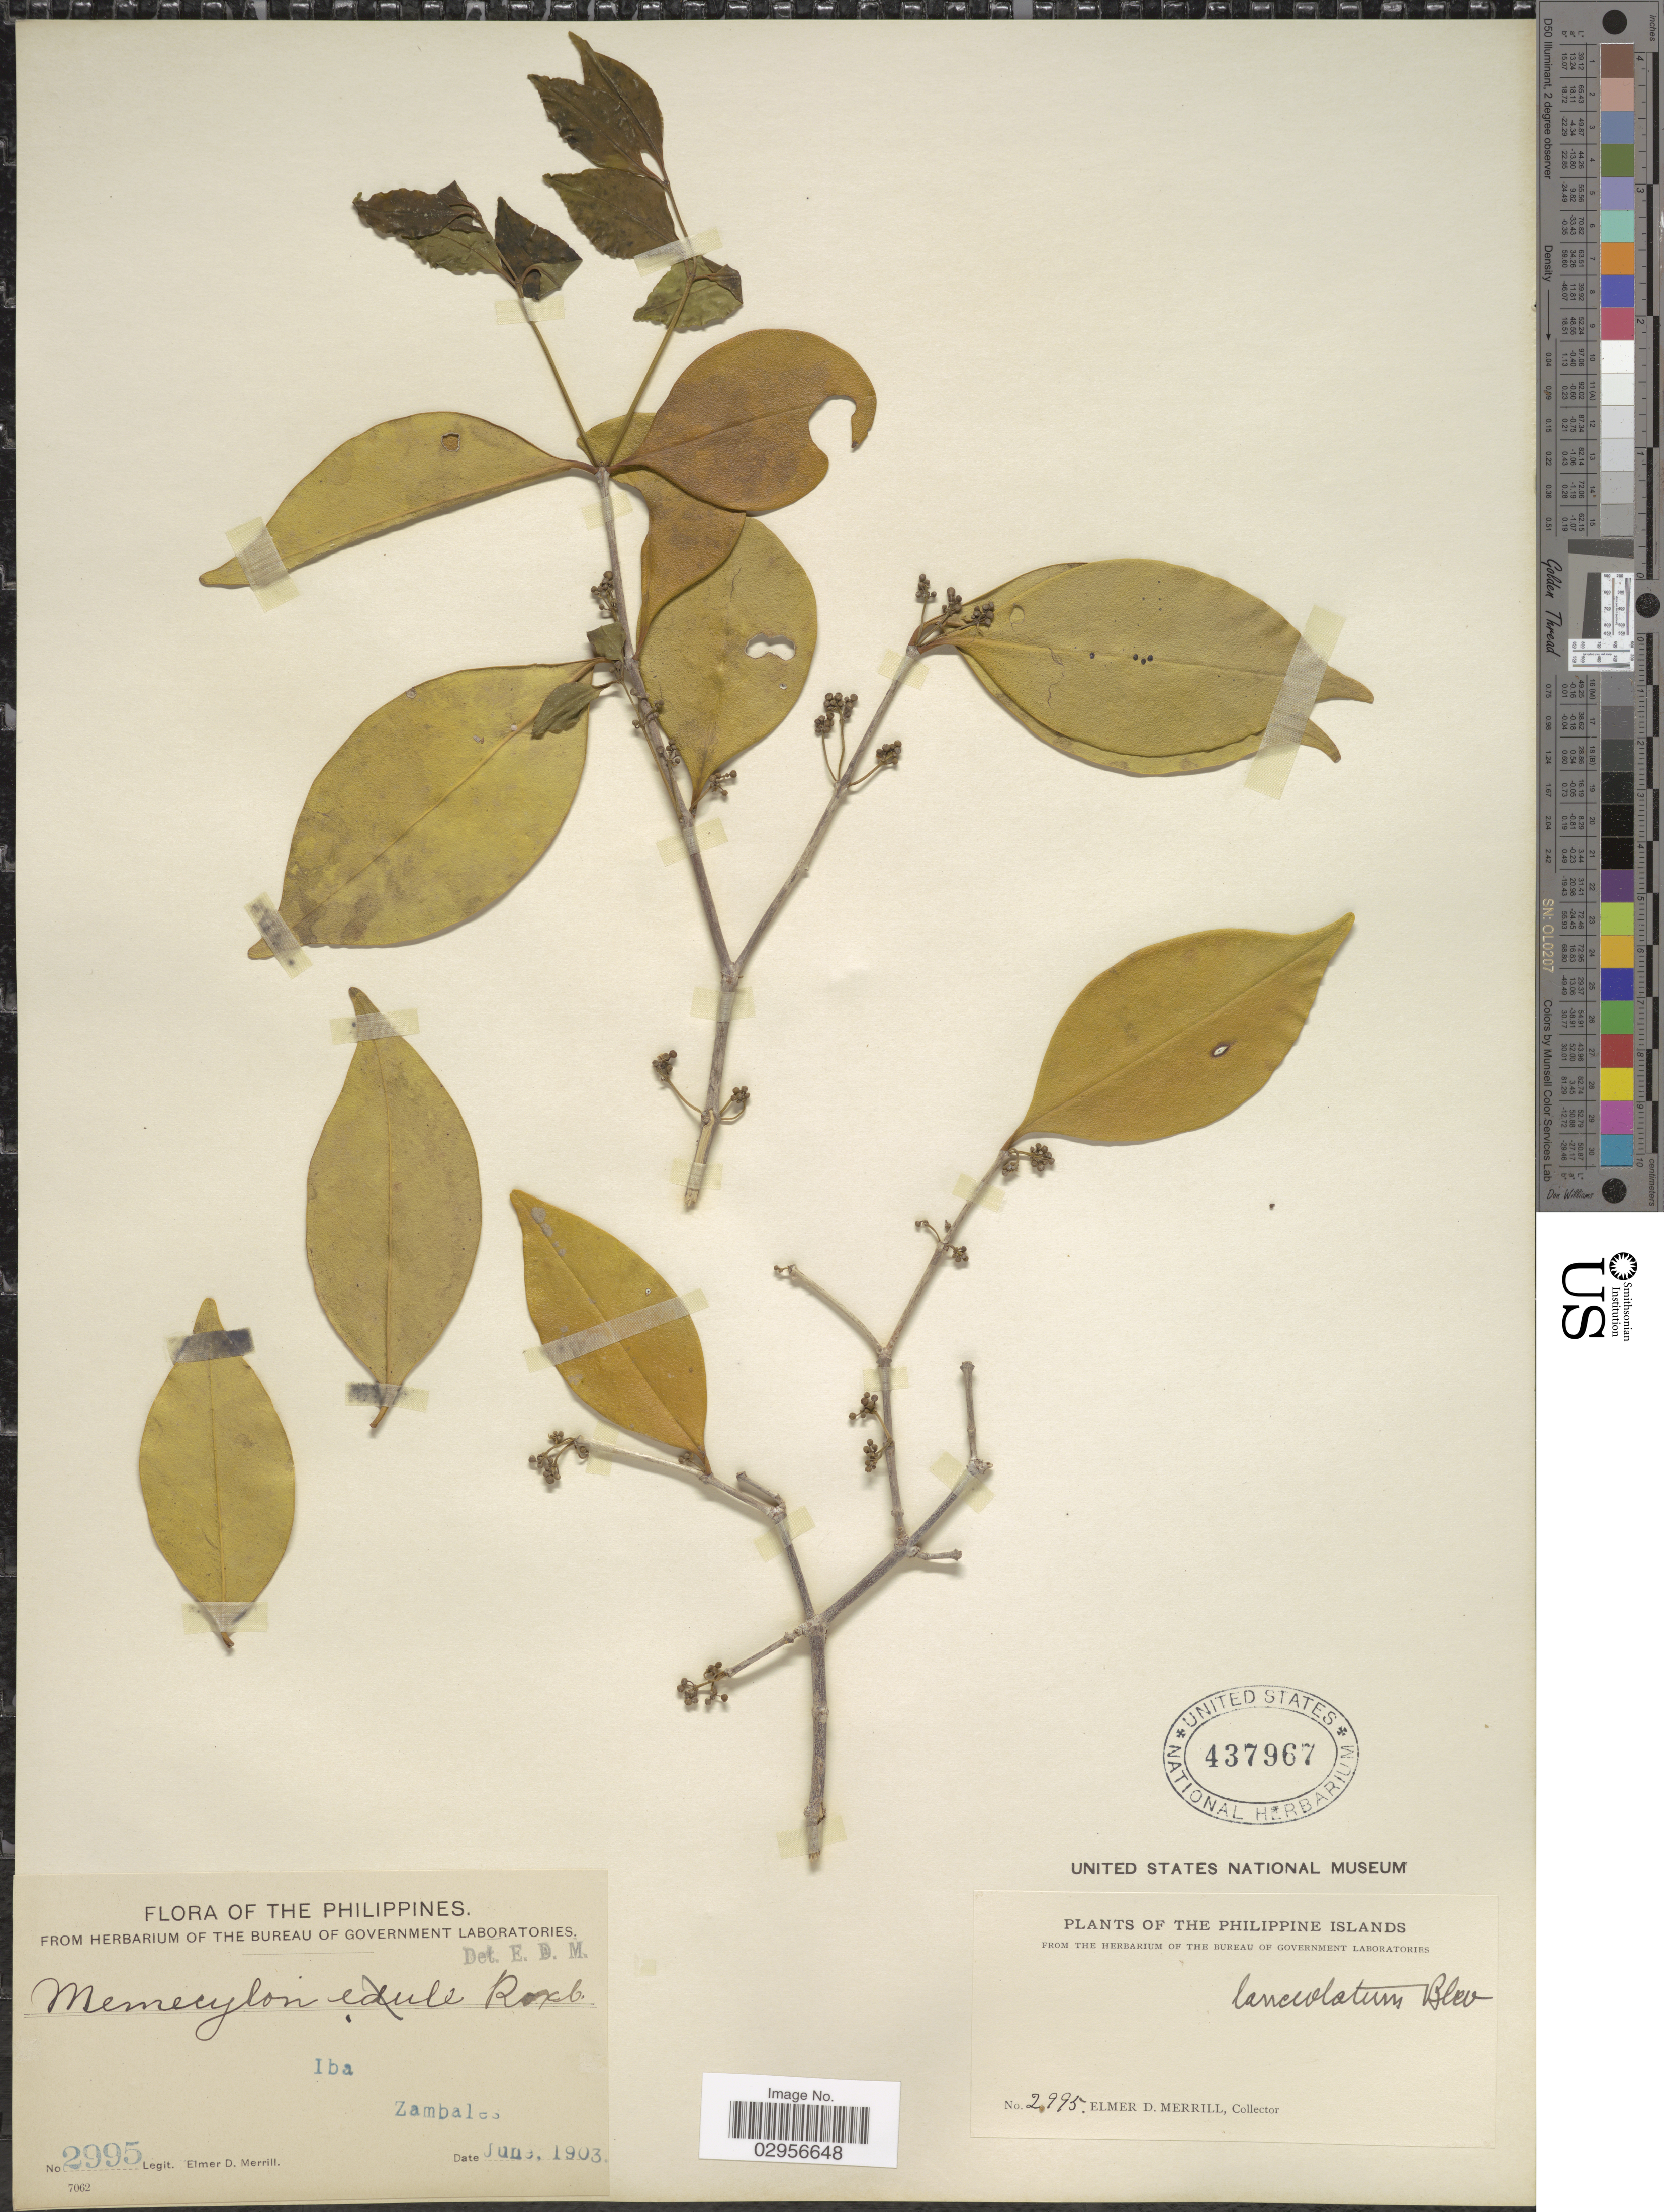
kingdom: Plantae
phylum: Tracheophyta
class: Magnoliopsida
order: Myrtales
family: Melastomataceae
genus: Memecylon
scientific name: Memecylon lanceolatum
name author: Blanco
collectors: E. D. Merrill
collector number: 2995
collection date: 1903-06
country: Philippines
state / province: Central Luzon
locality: Iba, Zambales.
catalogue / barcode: US 437967